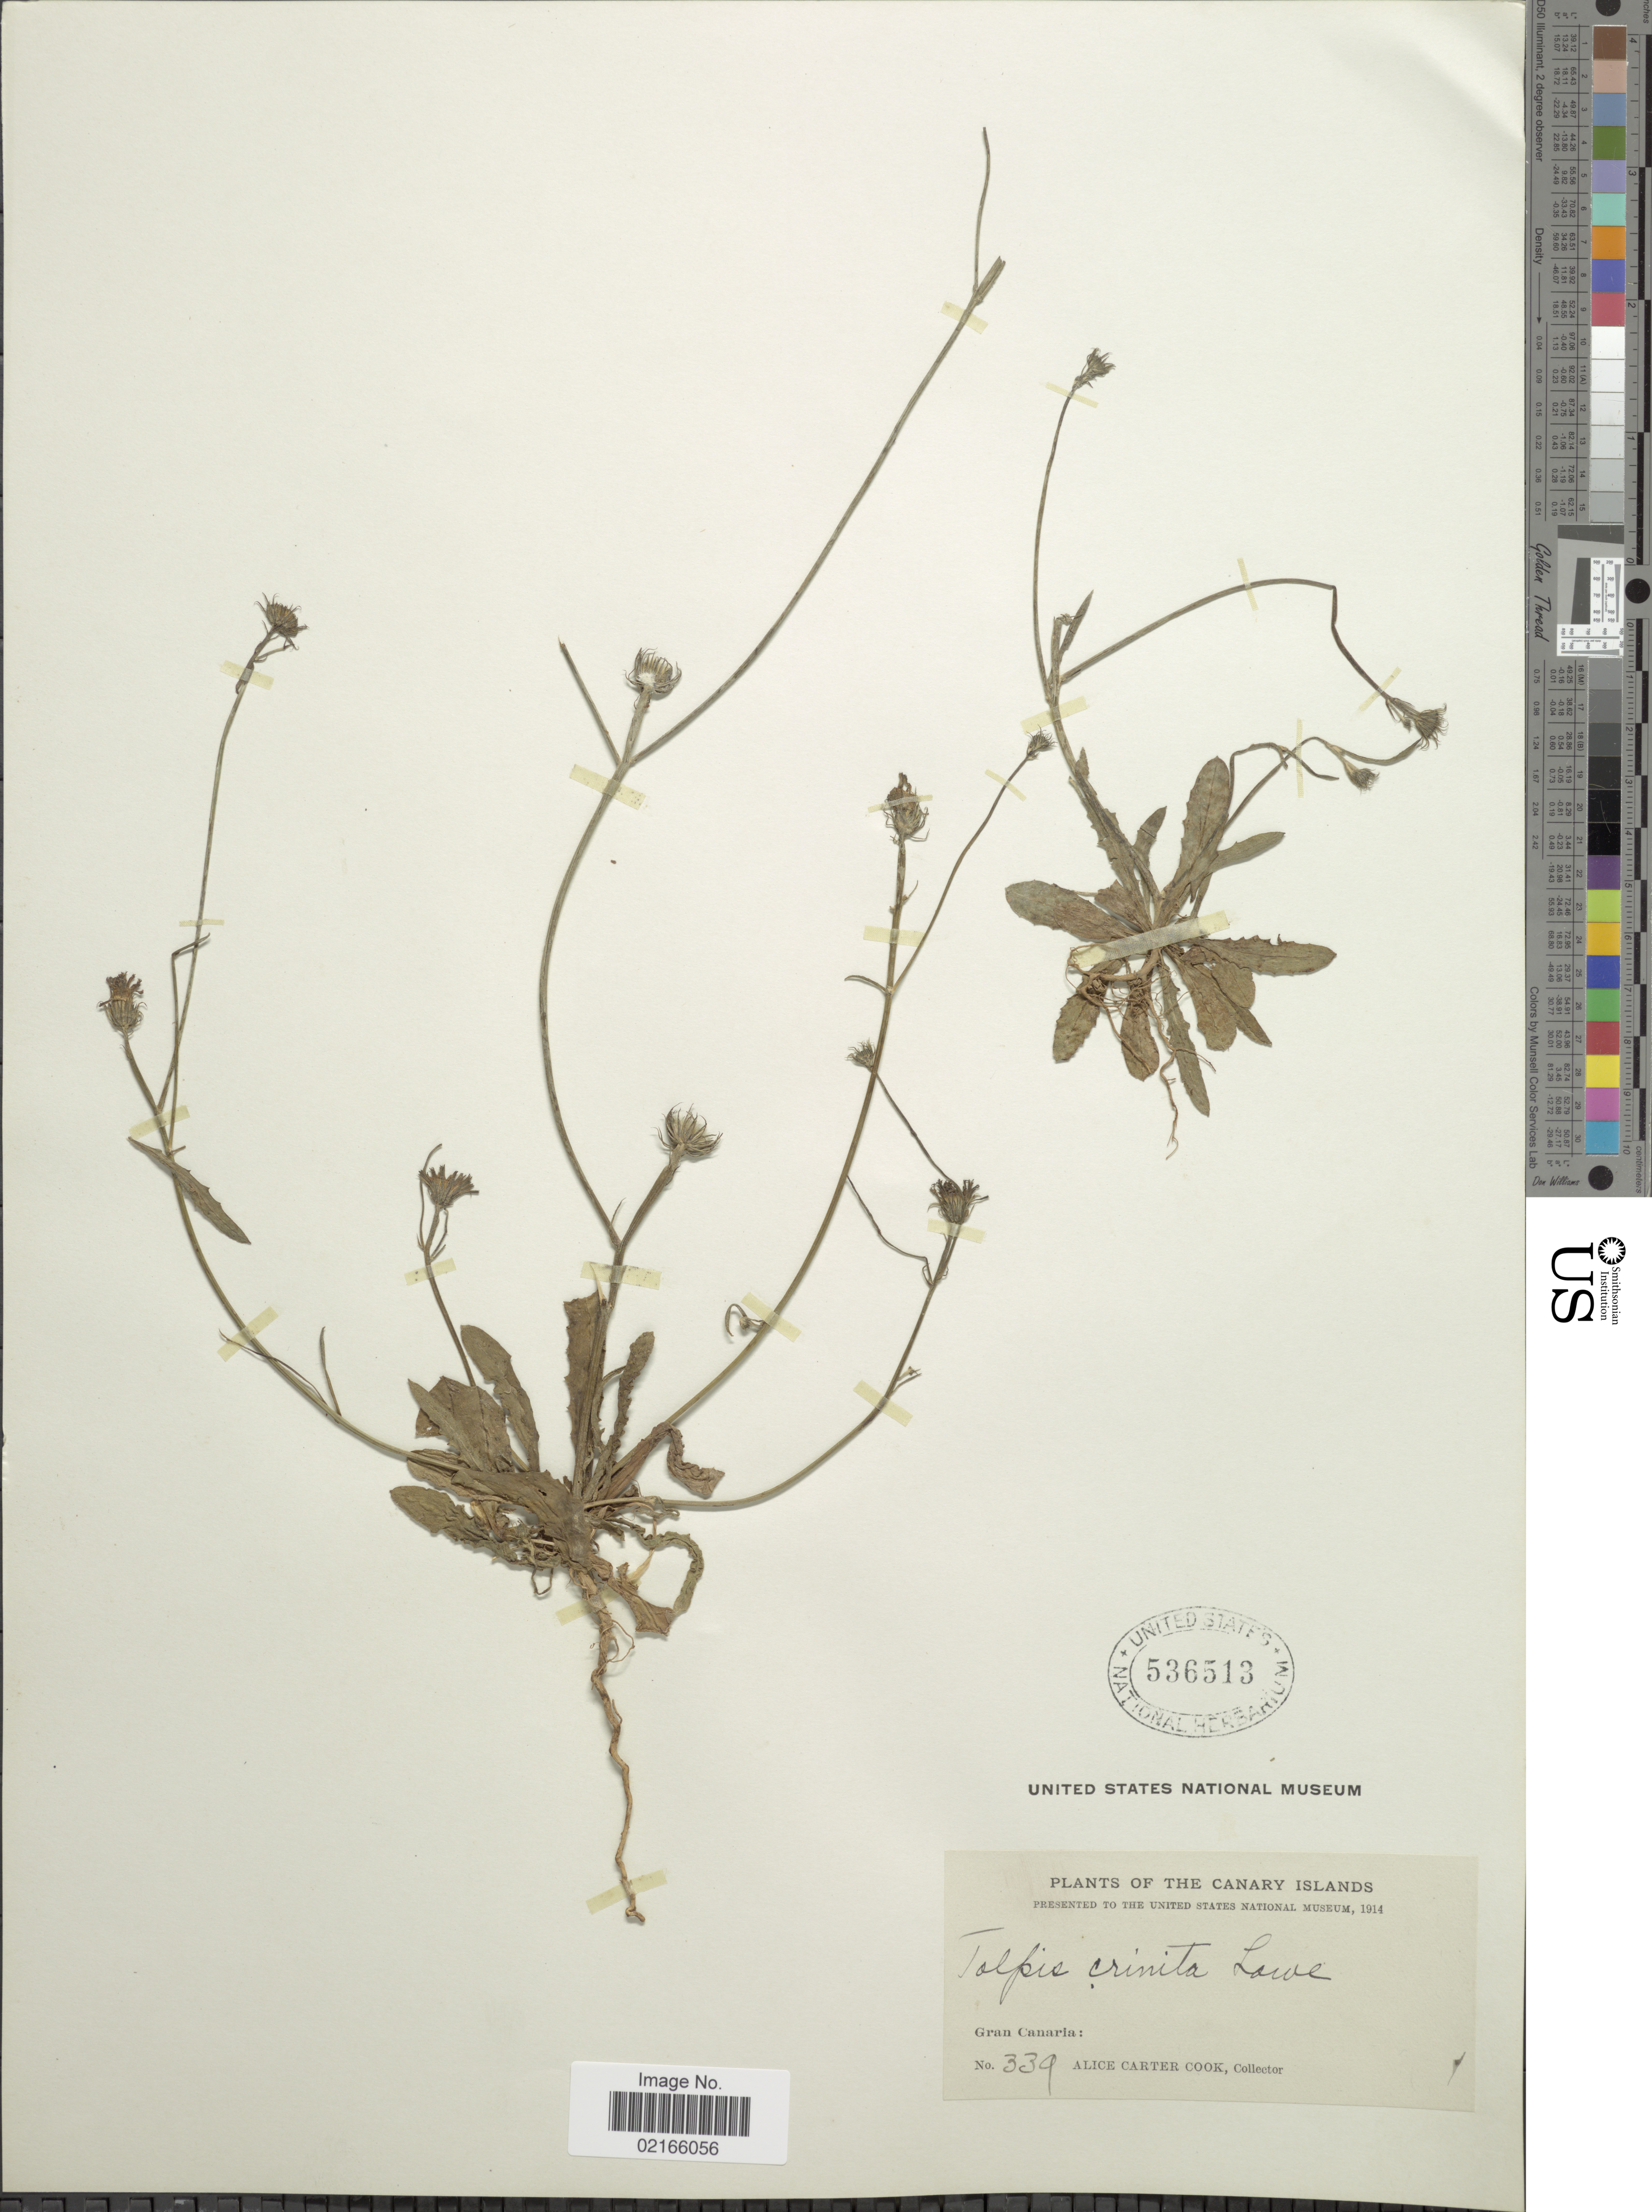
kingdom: Plantae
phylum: Tracheophyta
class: Magnoliopsida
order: Asterales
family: Asteraceae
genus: Tolpis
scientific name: Tolpis barbata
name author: (L.) Gaertn.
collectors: Alice C. Cook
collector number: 339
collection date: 1914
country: Spain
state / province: Canarias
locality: Canary Islands, Gran Canaria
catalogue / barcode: US 536513